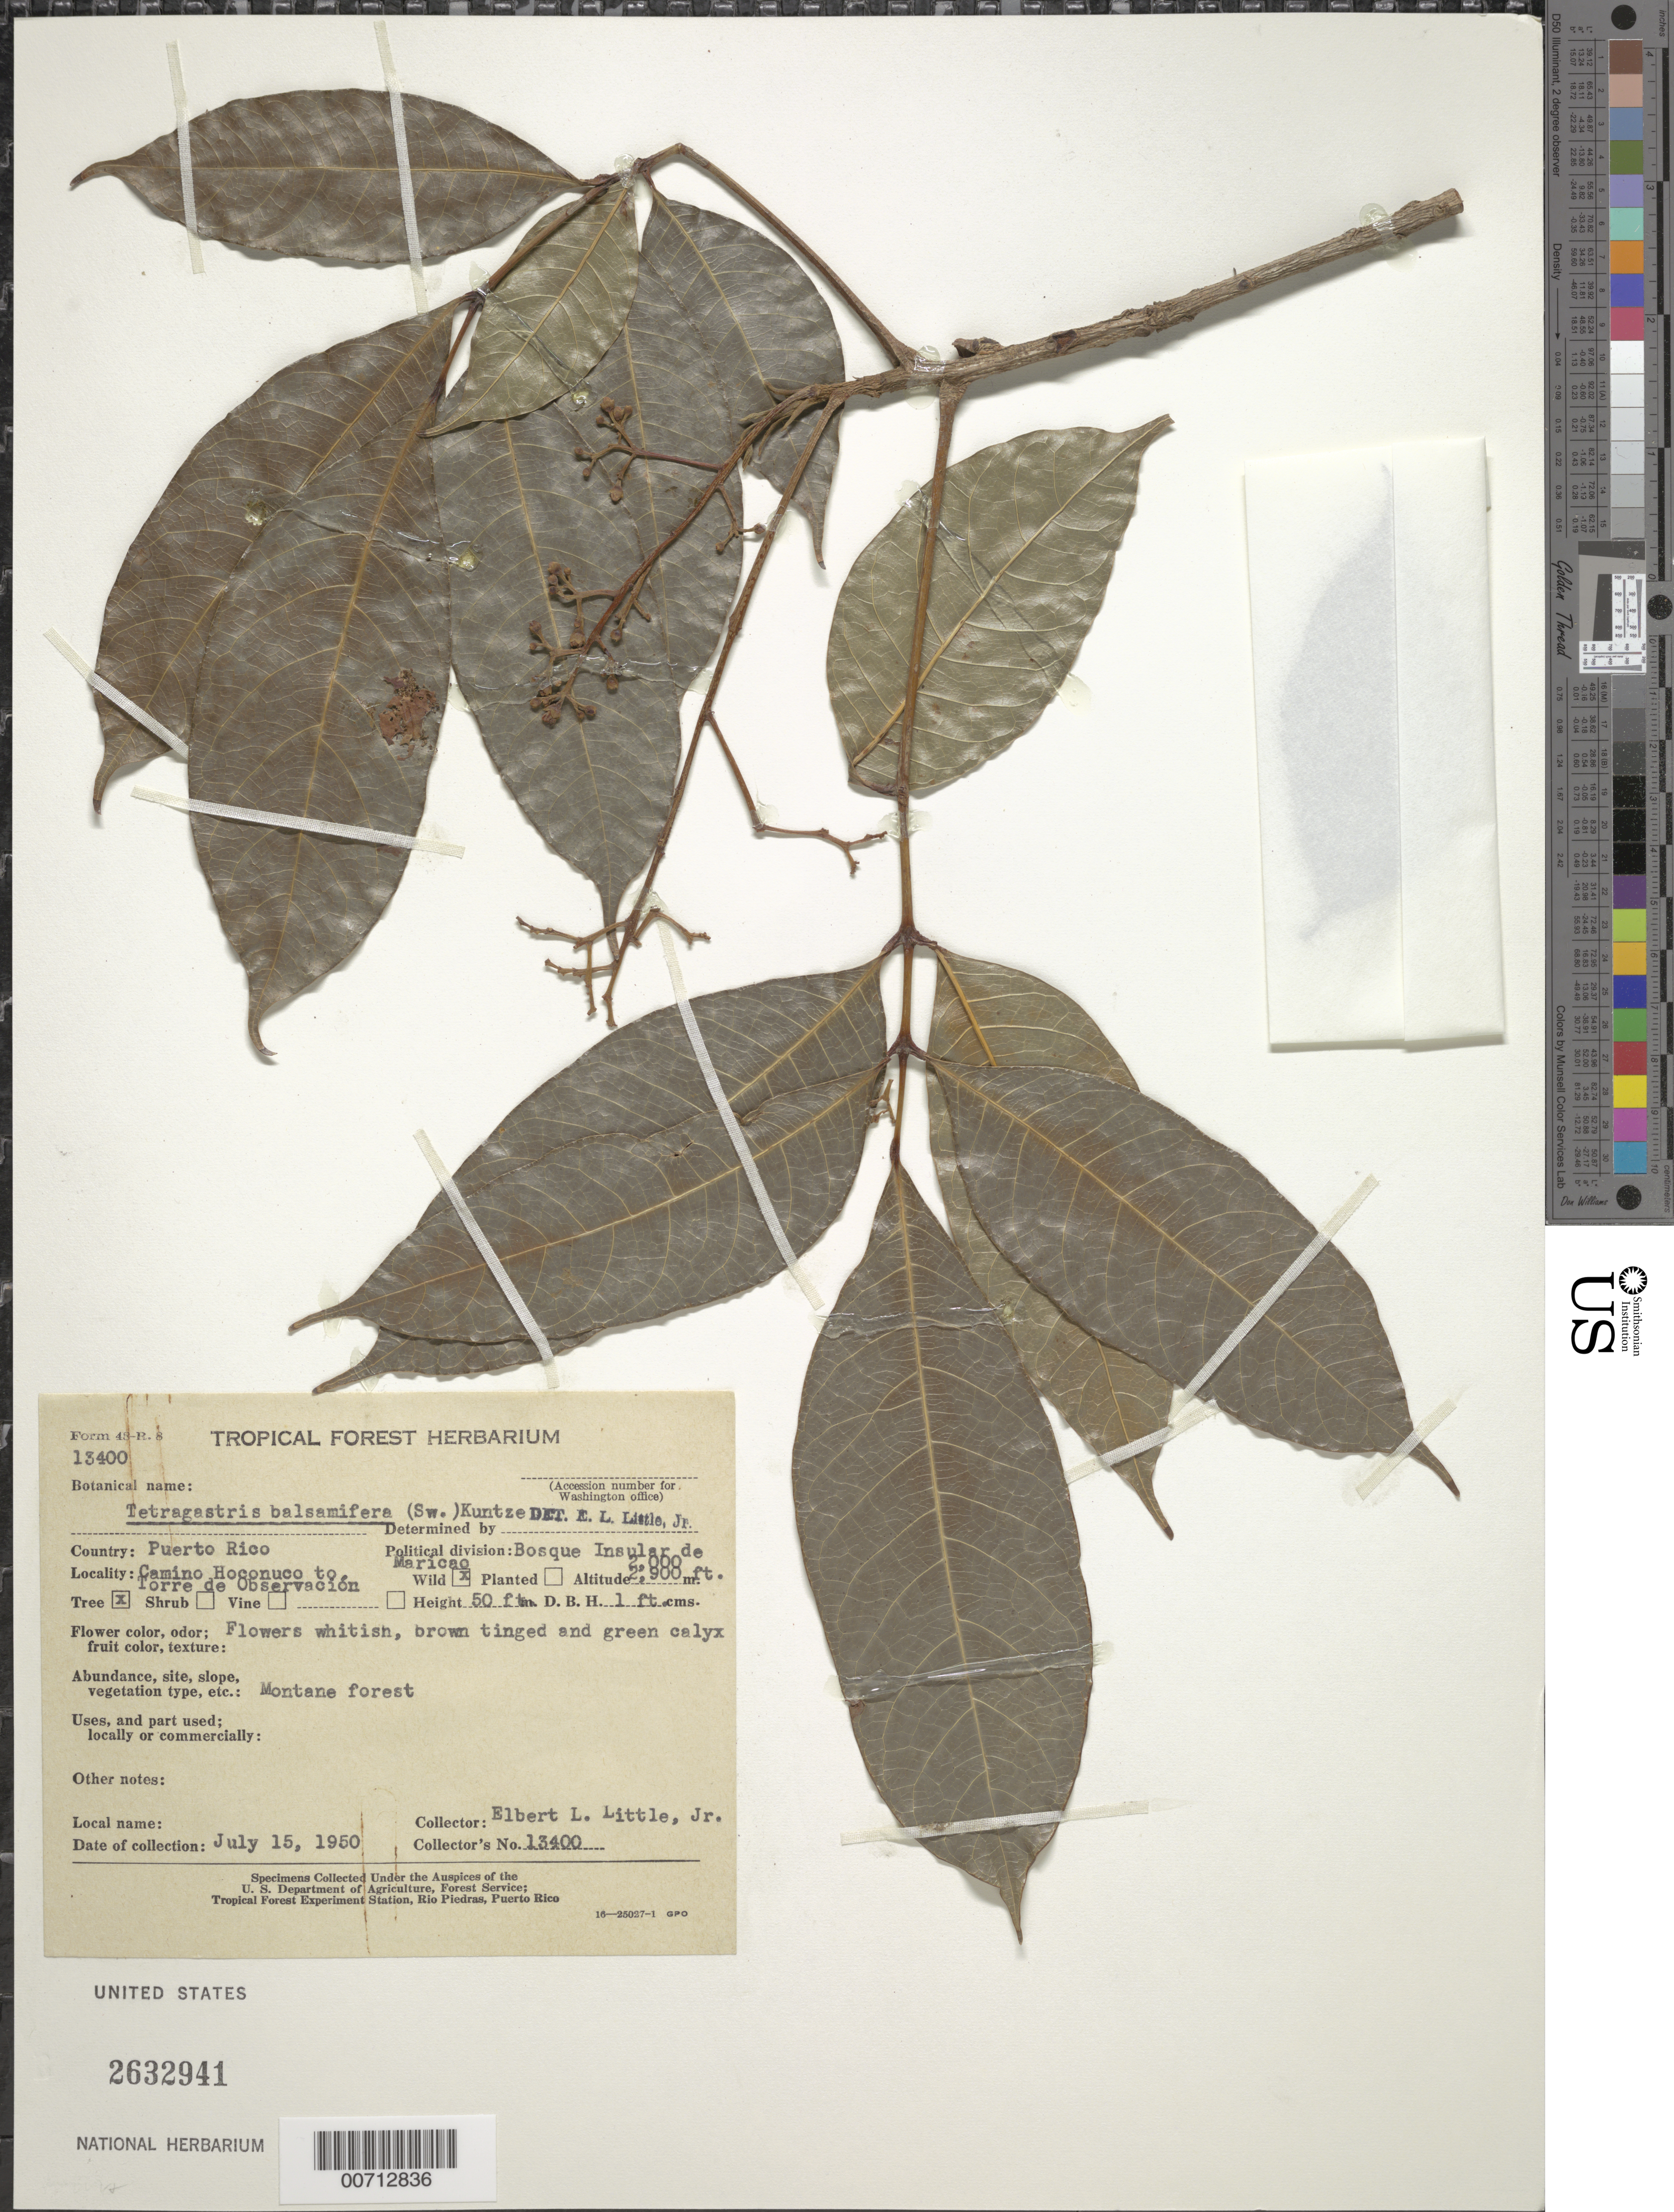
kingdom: Plantae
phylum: Tracheophyta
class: Magnoliopsida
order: Sapindales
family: Burseraceae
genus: Protium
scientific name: Protium balsamiferum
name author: (Sw.) Daly & P. Fine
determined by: Daly, Douglas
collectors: E. L. Little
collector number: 13400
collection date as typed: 15 Jul 1950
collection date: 1950-07-15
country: Puerto Rico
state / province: Maricao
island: Greater Antilles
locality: Camino Hoconuco to Torre de Observacion; Bosque Insular de Maricao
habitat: Montane forest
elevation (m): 610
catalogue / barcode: US 2632941